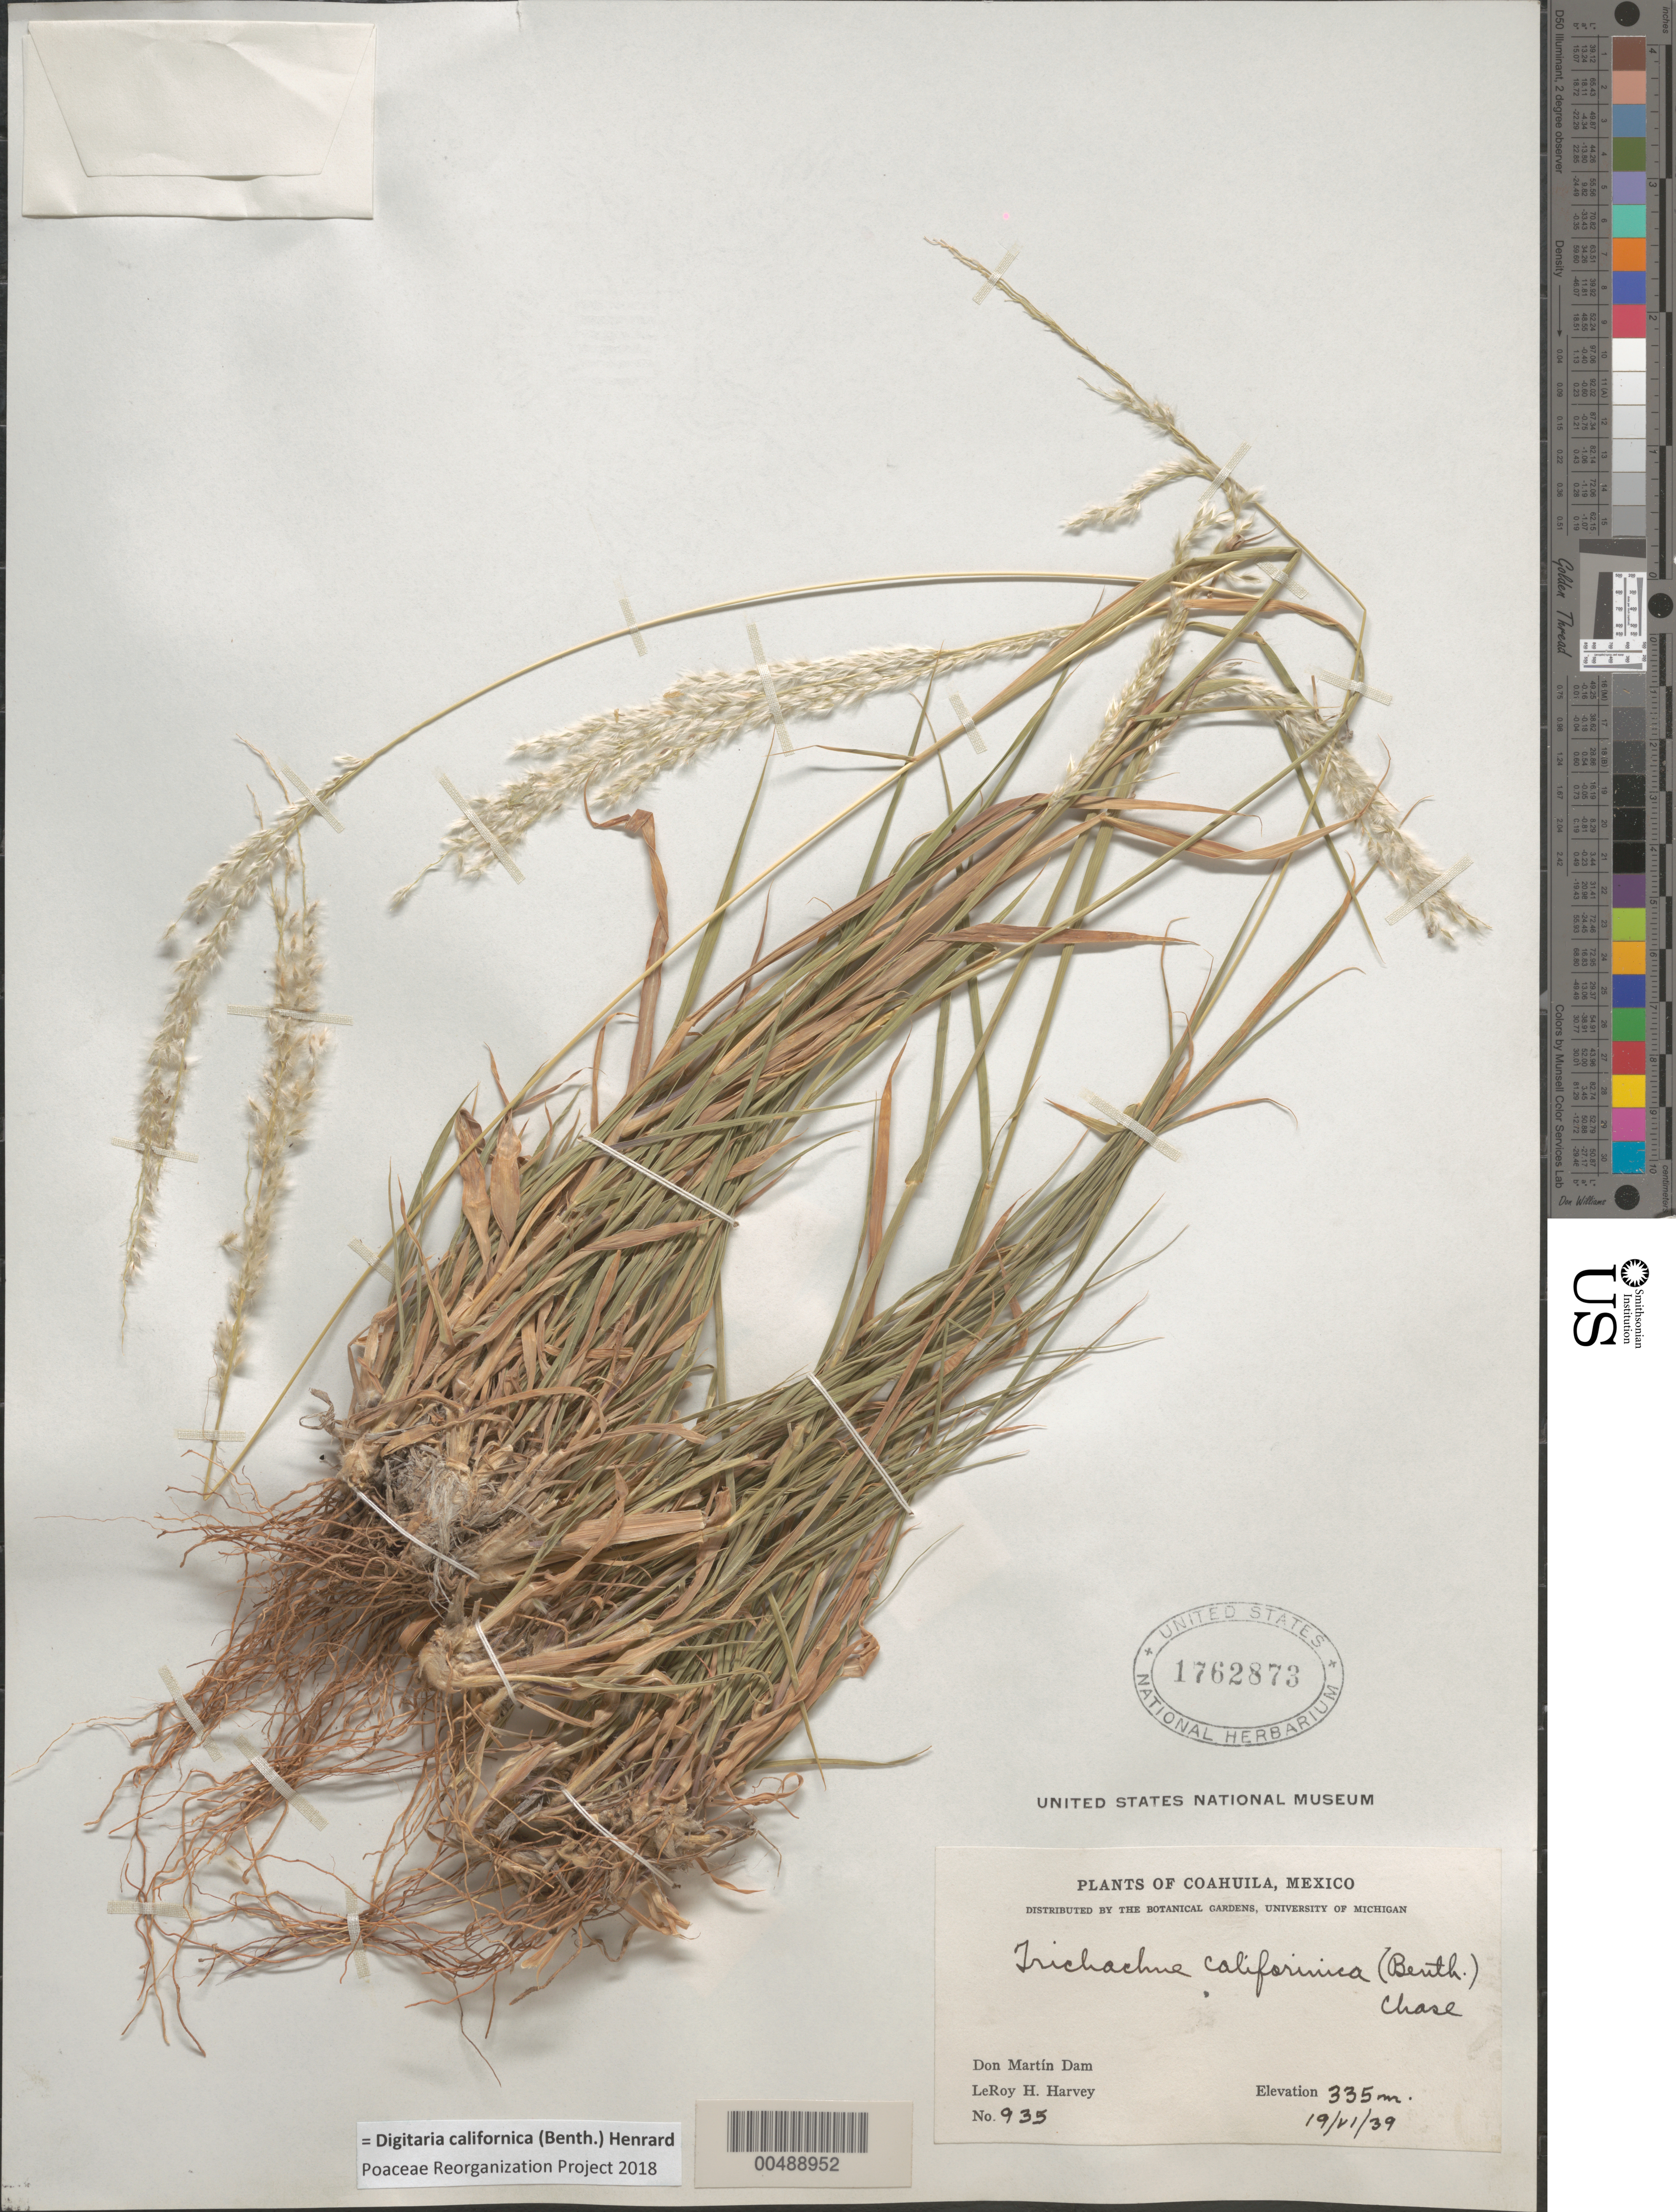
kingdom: Plantae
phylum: Tracheophyta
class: Liliopsida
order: Poales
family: Poaceae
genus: Digitaria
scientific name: Digitaria californica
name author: (Benth.) Henr.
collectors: L. H. Harvey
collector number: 935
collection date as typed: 19 Jun 1939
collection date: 1939-06-19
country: Mexico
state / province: Coahuila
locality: Don Martín Dam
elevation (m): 335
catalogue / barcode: US 1762873